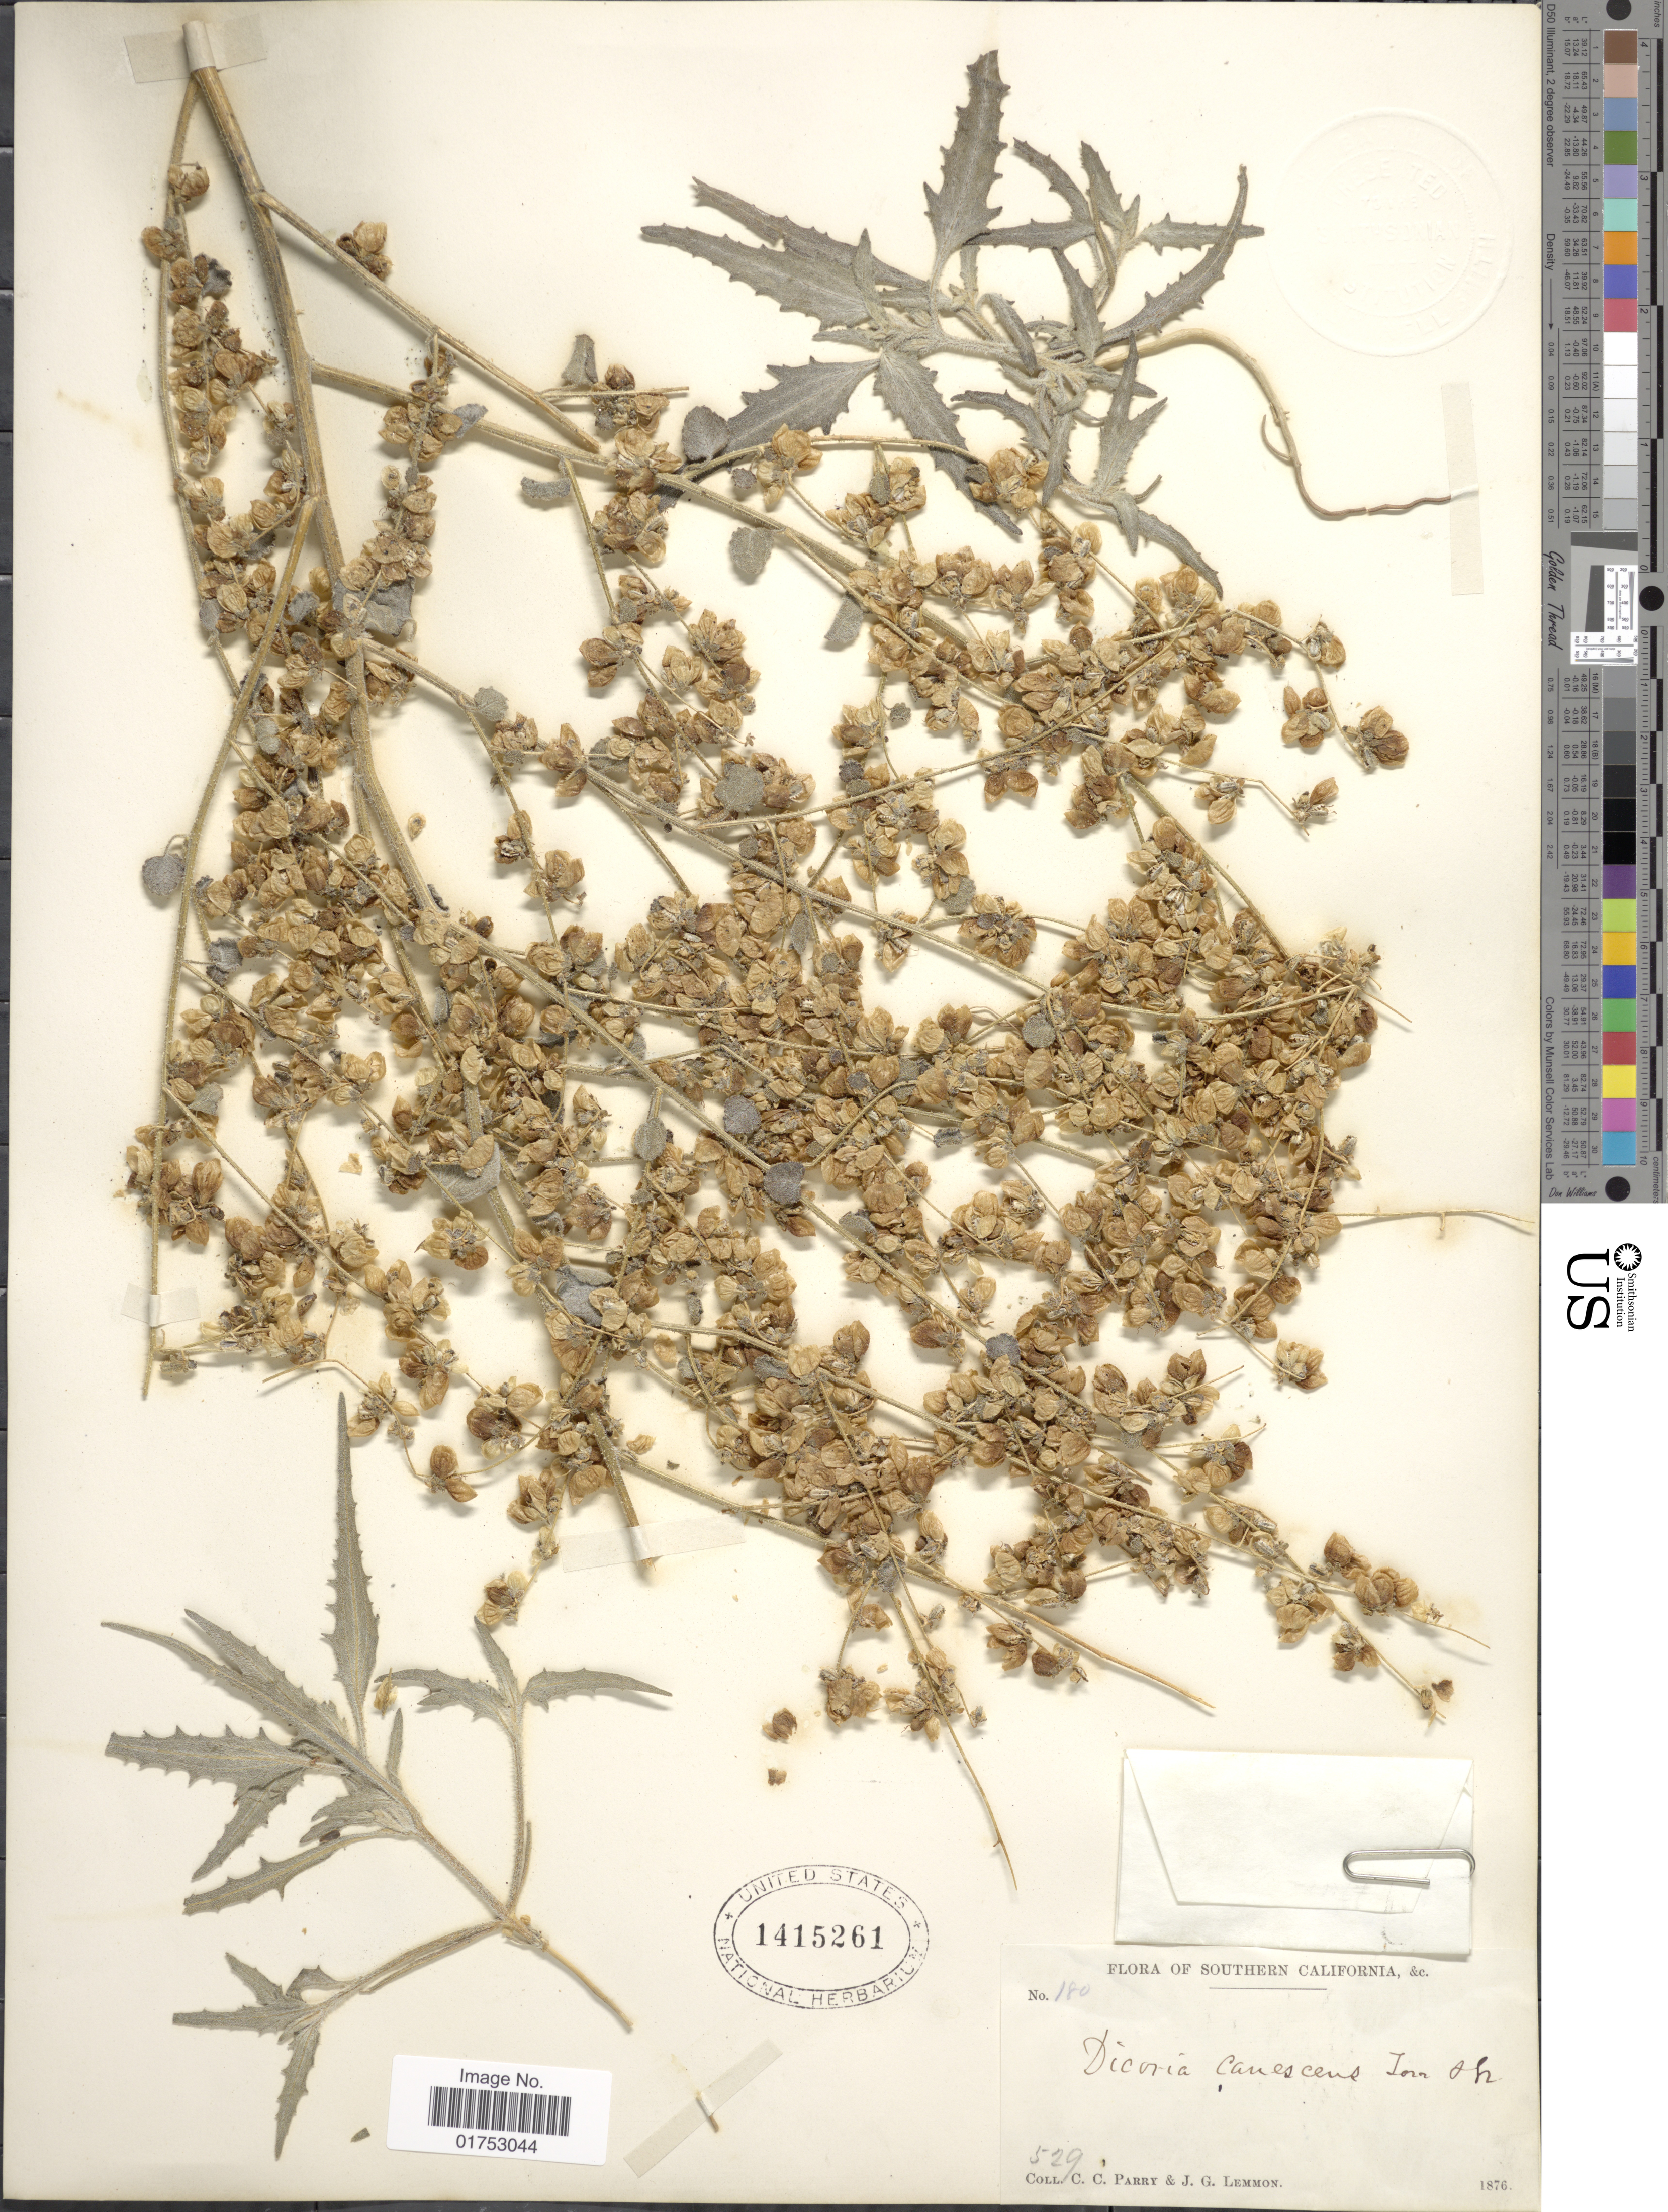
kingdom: Plantae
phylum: Tracheophyta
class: Magnoliopsida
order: Asterales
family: Asteraceae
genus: Dicoria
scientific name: Dicoria canescens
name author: A. Gray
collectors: C. C. Parry & J. Lemmon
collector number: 180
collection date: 1876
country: United States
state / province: California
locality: Southern California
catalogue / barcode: US 1415261